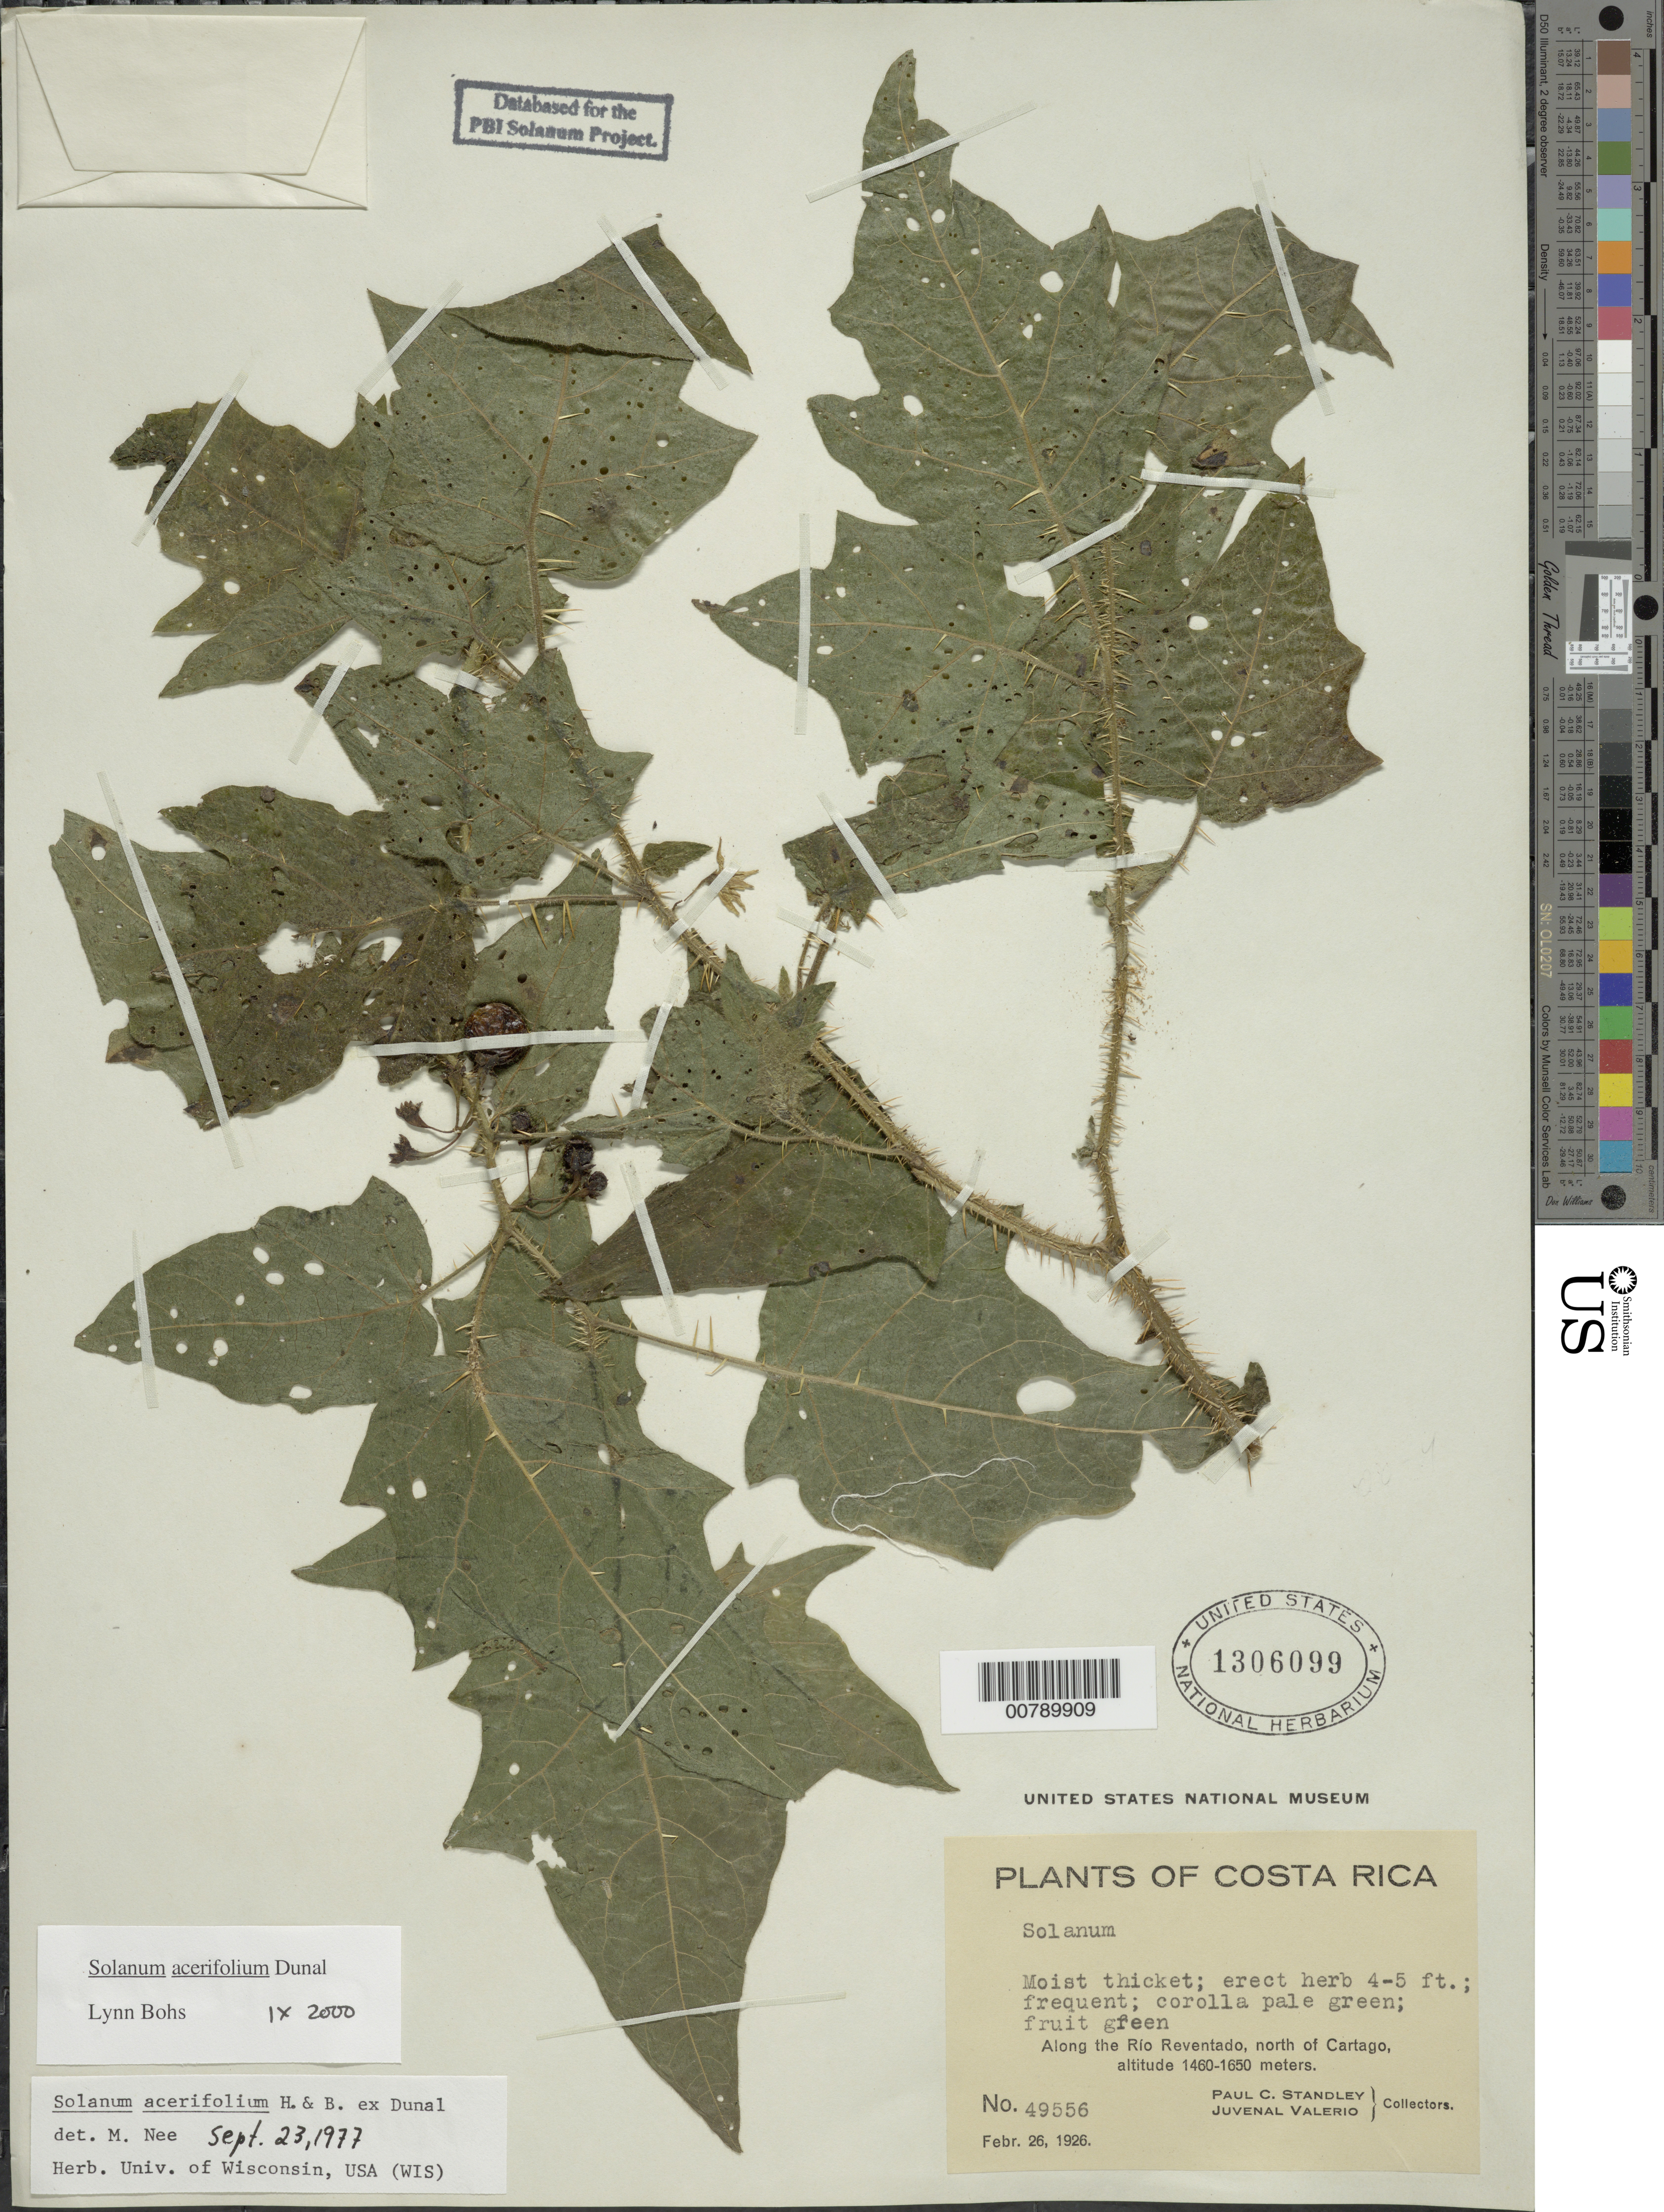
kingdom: Plantae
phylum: Tracheophyta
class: Magnoliopsida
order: Solanales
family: Solanaceae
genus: Solanum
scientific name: Solanum acerifolium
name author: Humb. & Bonpl. ex Dunal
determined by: Bohs, L. A.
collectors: P. C. Standley & J. Valerio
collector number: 49556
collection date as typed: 26 Feb 1926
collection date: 1926-02-26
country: Costa Rica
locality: Along the Río Reventado, north of Cartago.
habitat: Moist thicket.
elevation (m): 1460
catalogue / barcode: US 1306099